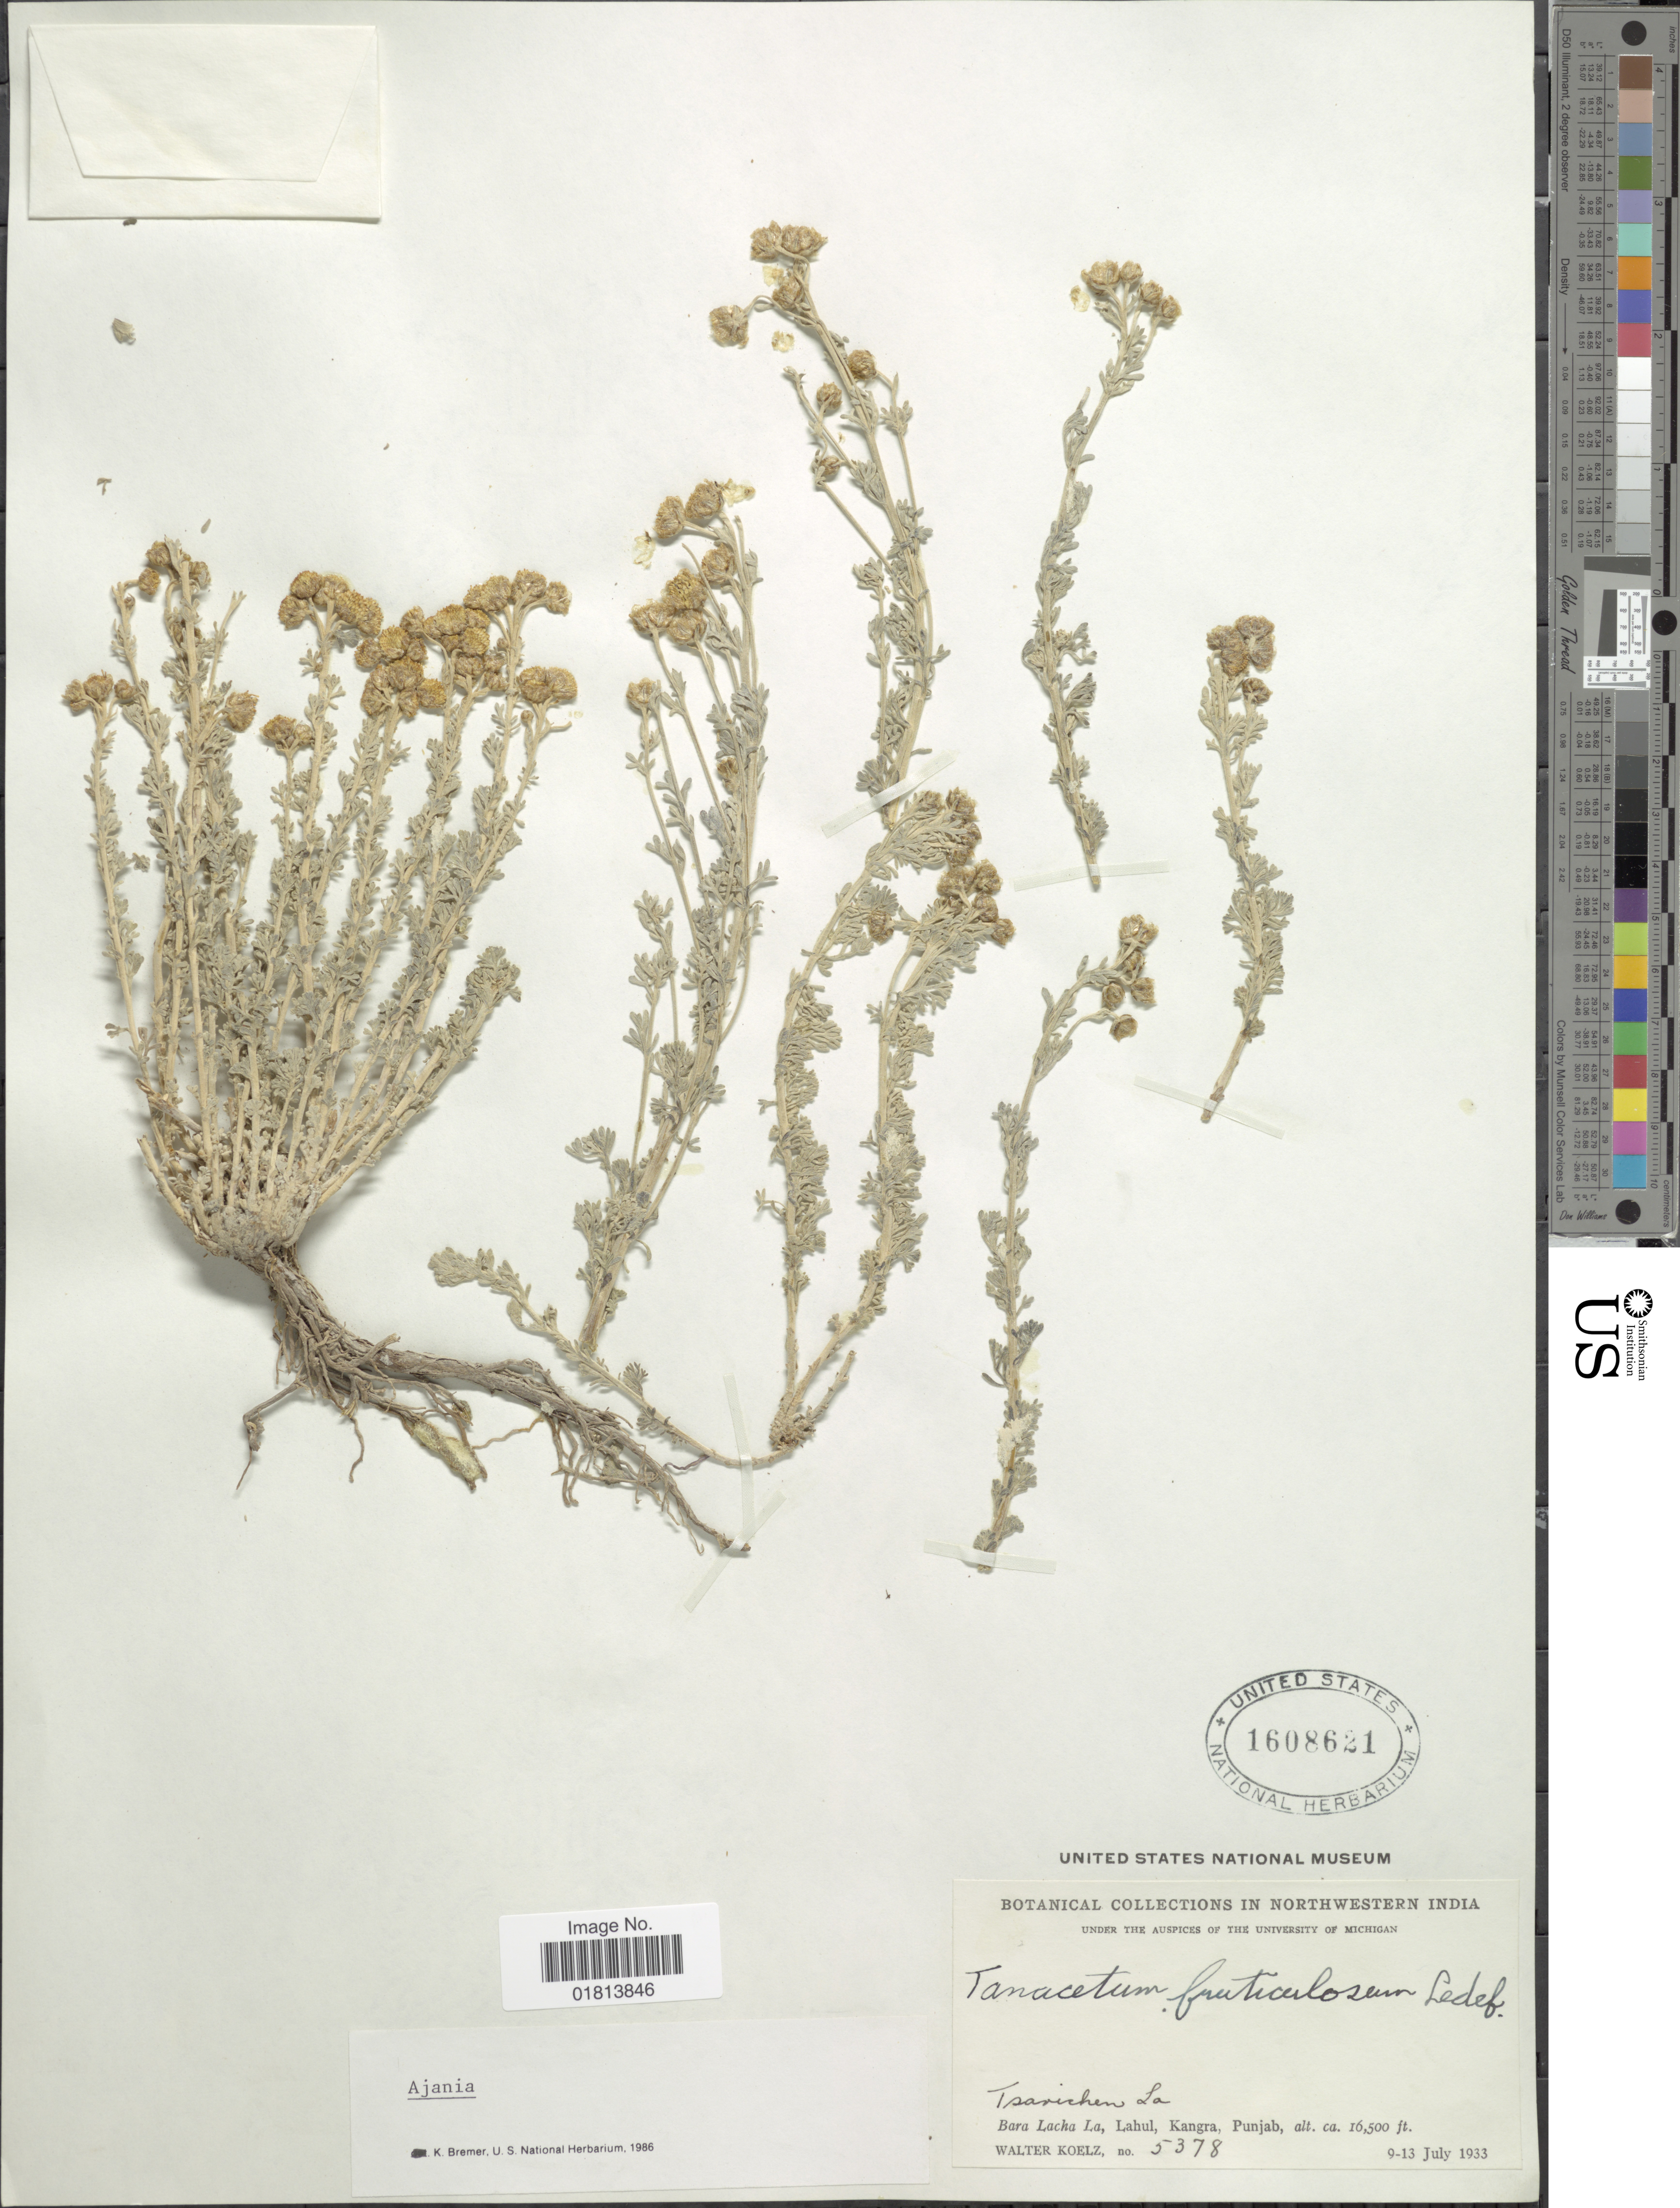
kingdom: Plantae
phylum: Tracheophyta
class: Magnoliopsida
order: Asterales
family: Asteraceae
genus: Ajania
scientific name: Ajania fruticulosa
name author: (Ledeb.) Poljakov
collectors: W. N. Koelz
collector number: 5378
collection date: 1933-07-09/1933-07-13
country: India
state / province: Himachal Pradesh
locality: In Northwestern India, Tsarichen La, Bara Lacha La, Lahul, Kangra, Punjab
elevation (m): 5029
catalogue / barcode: US 1608621